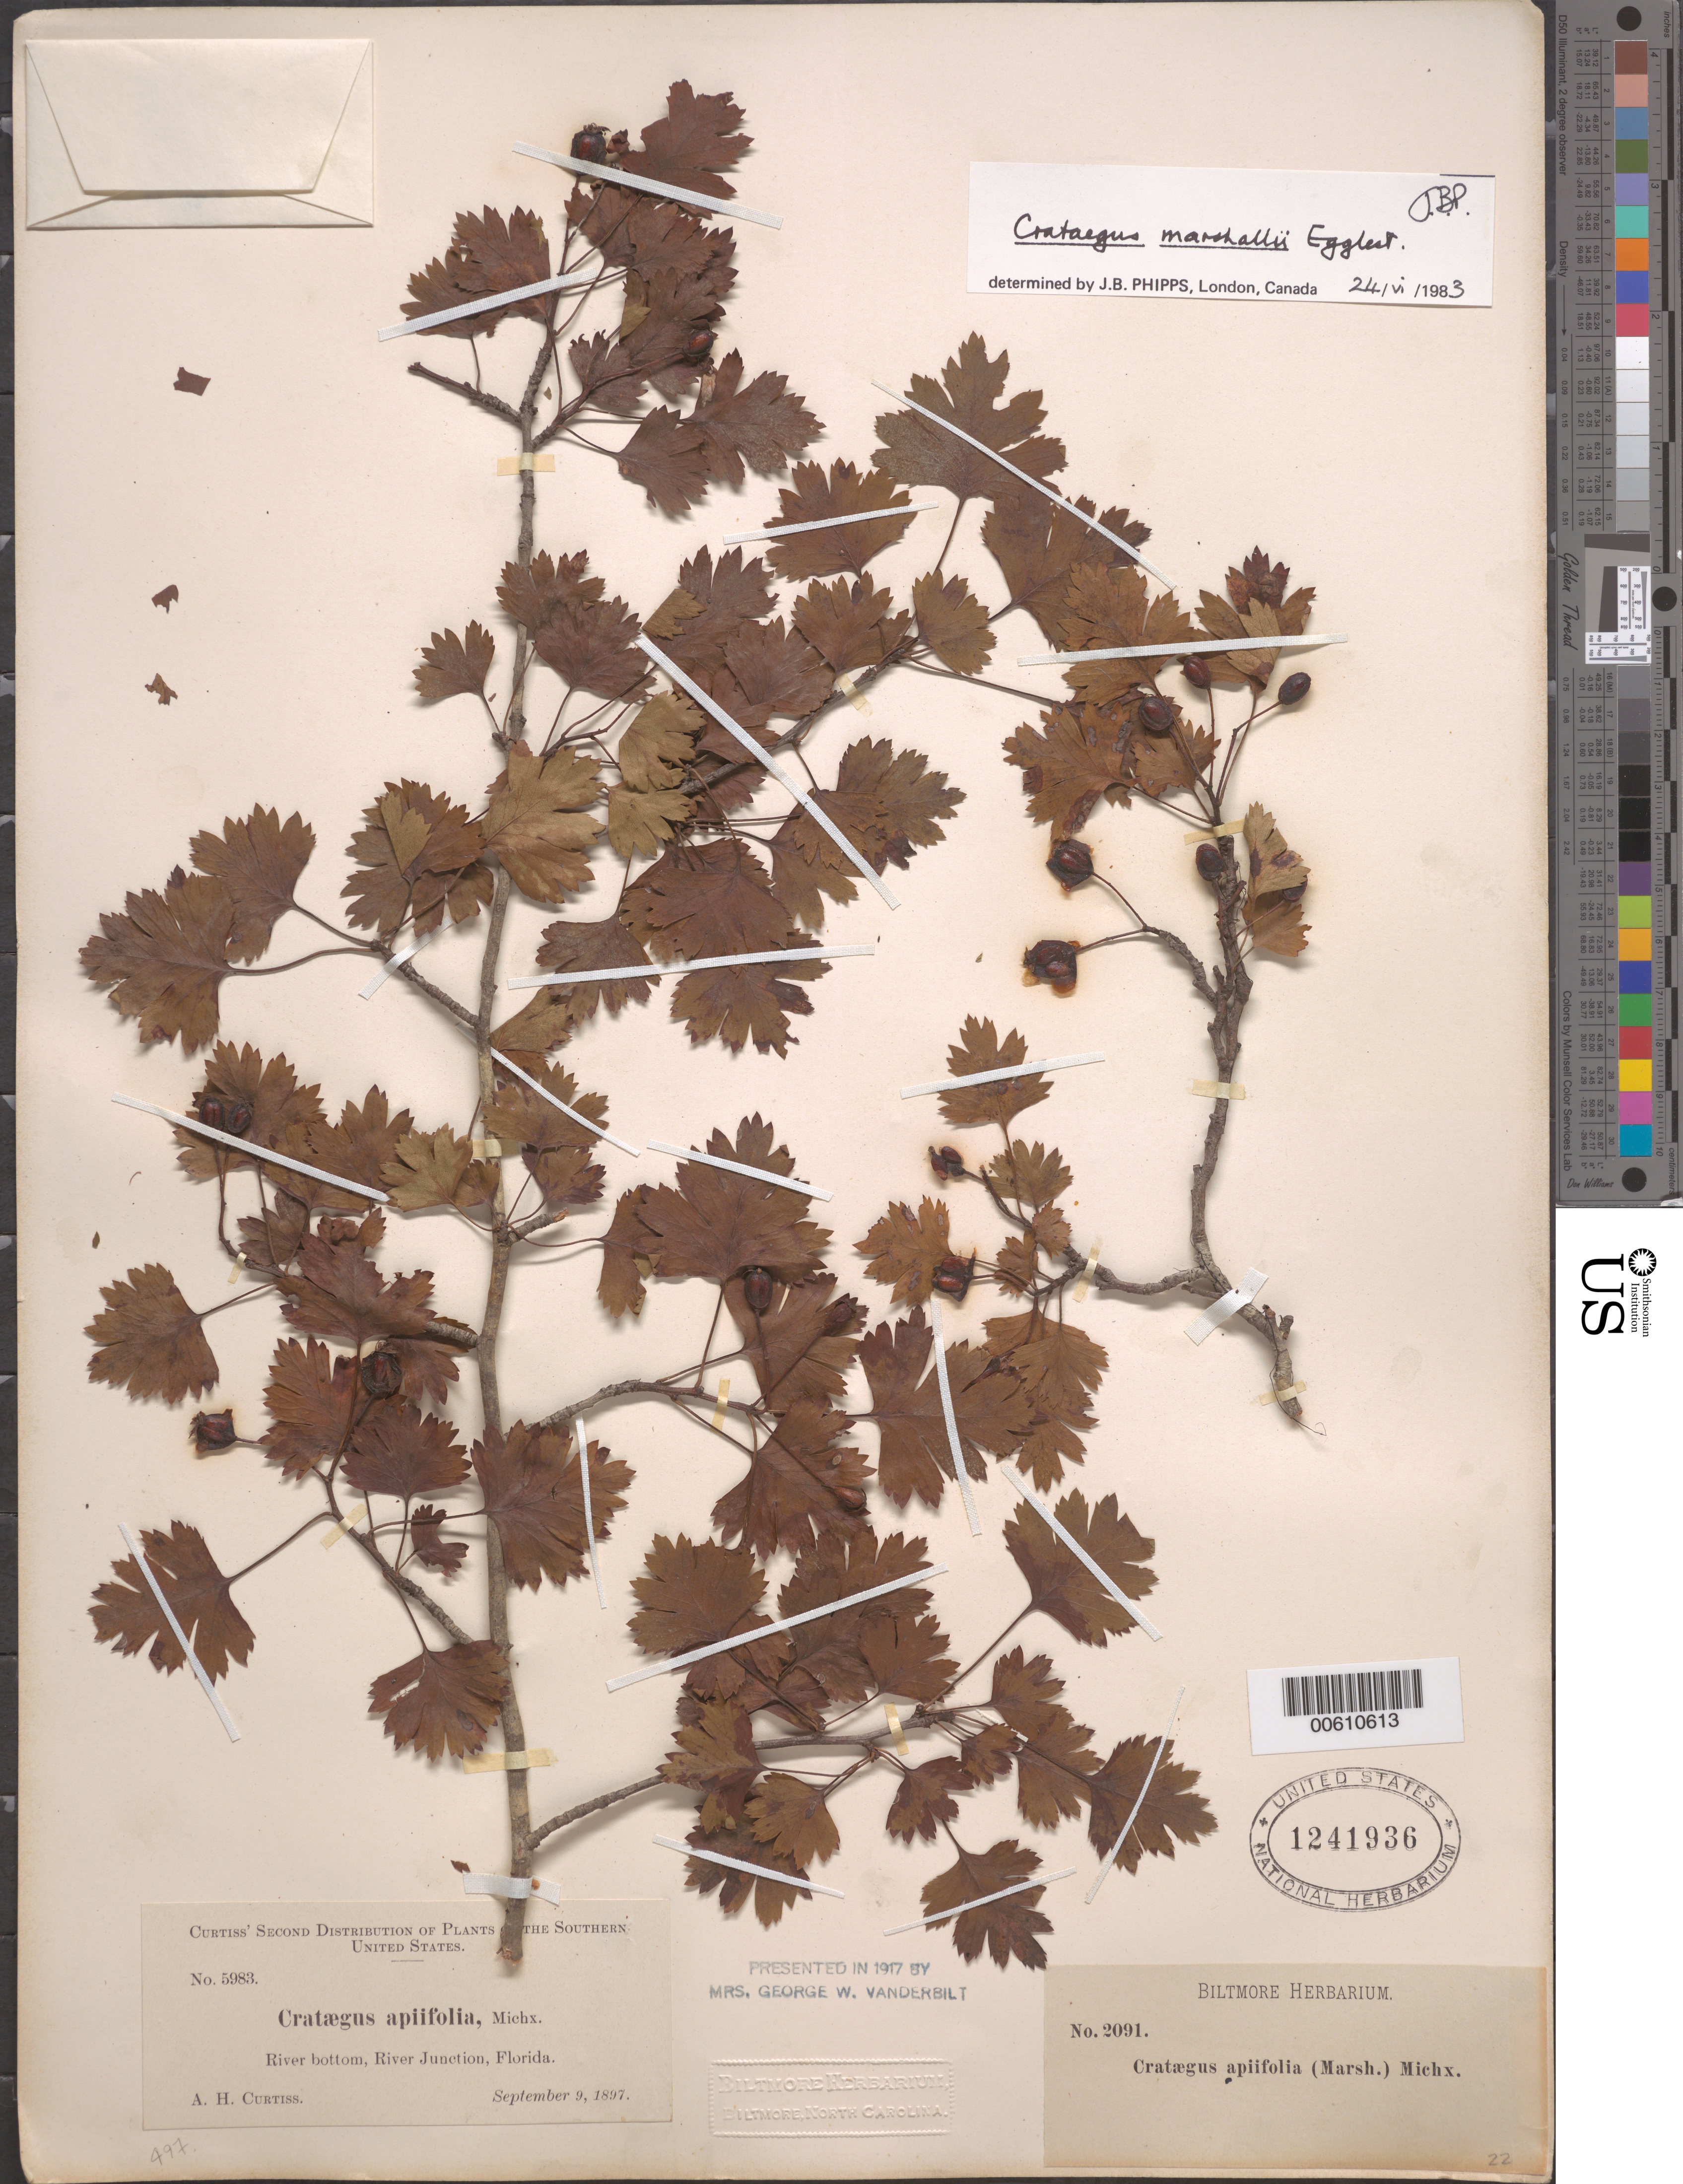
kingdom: Plantae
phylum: Tracheophyta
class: Magnoliopsida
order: Rosales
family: Rosaceae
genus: Crataegus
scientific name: Crataegus marshallii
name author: Eggl.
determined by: Phipps, James B., (UWO), University of Western Ontario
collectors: A. H. Curtiss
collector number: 5983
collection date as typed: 09 Sep 1897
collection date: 1897-09-09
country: United States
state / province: Florida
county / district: Gadsden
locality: River Junction (=present day Chattahoochee)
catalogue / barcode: US 1241936